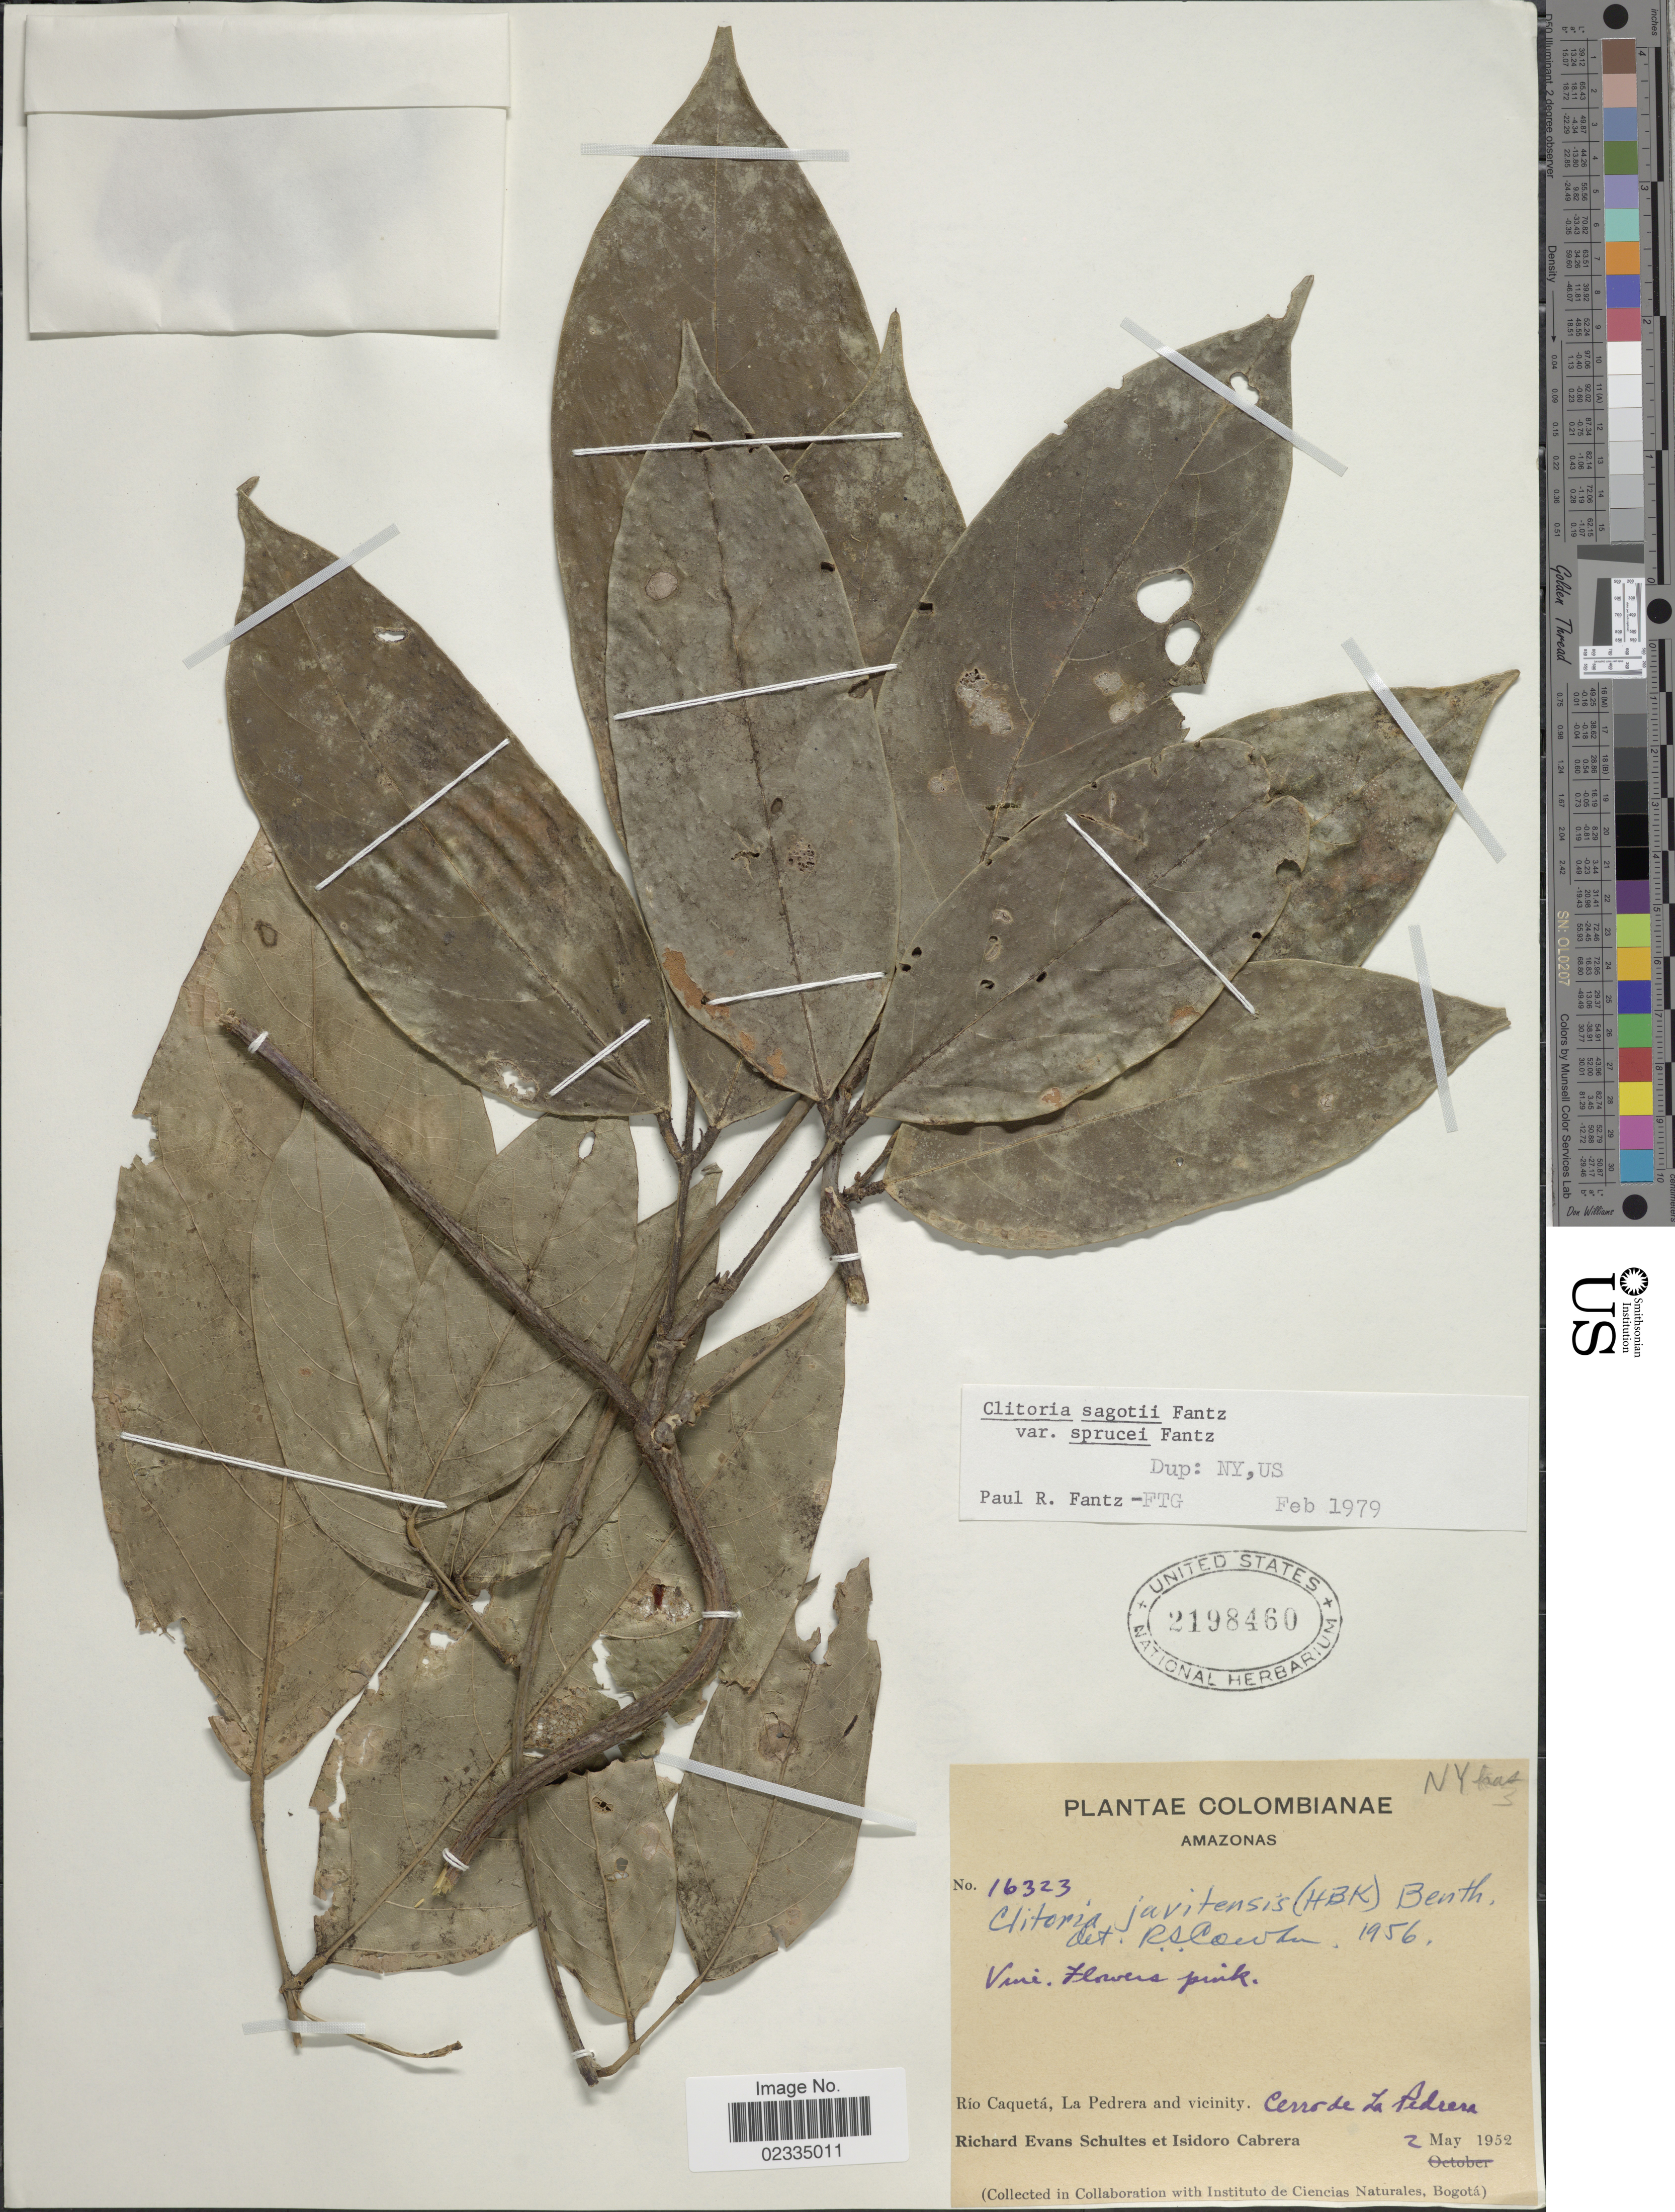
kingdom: Plantae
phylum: Tracheophyta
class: Magnoliopsida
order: Fabales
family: Fabaceae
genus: Clitoria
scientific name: Clitoria sagotii var. sprucei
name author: Fantz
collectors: R. E. Schultes & I. Cabrera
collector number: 16323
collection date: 1952-05-02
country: Colombia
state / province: Amazônas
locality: Rio Caqueta, La Pedrera and vicinity. Cerro de la Pedrera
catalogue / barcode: US 2198460